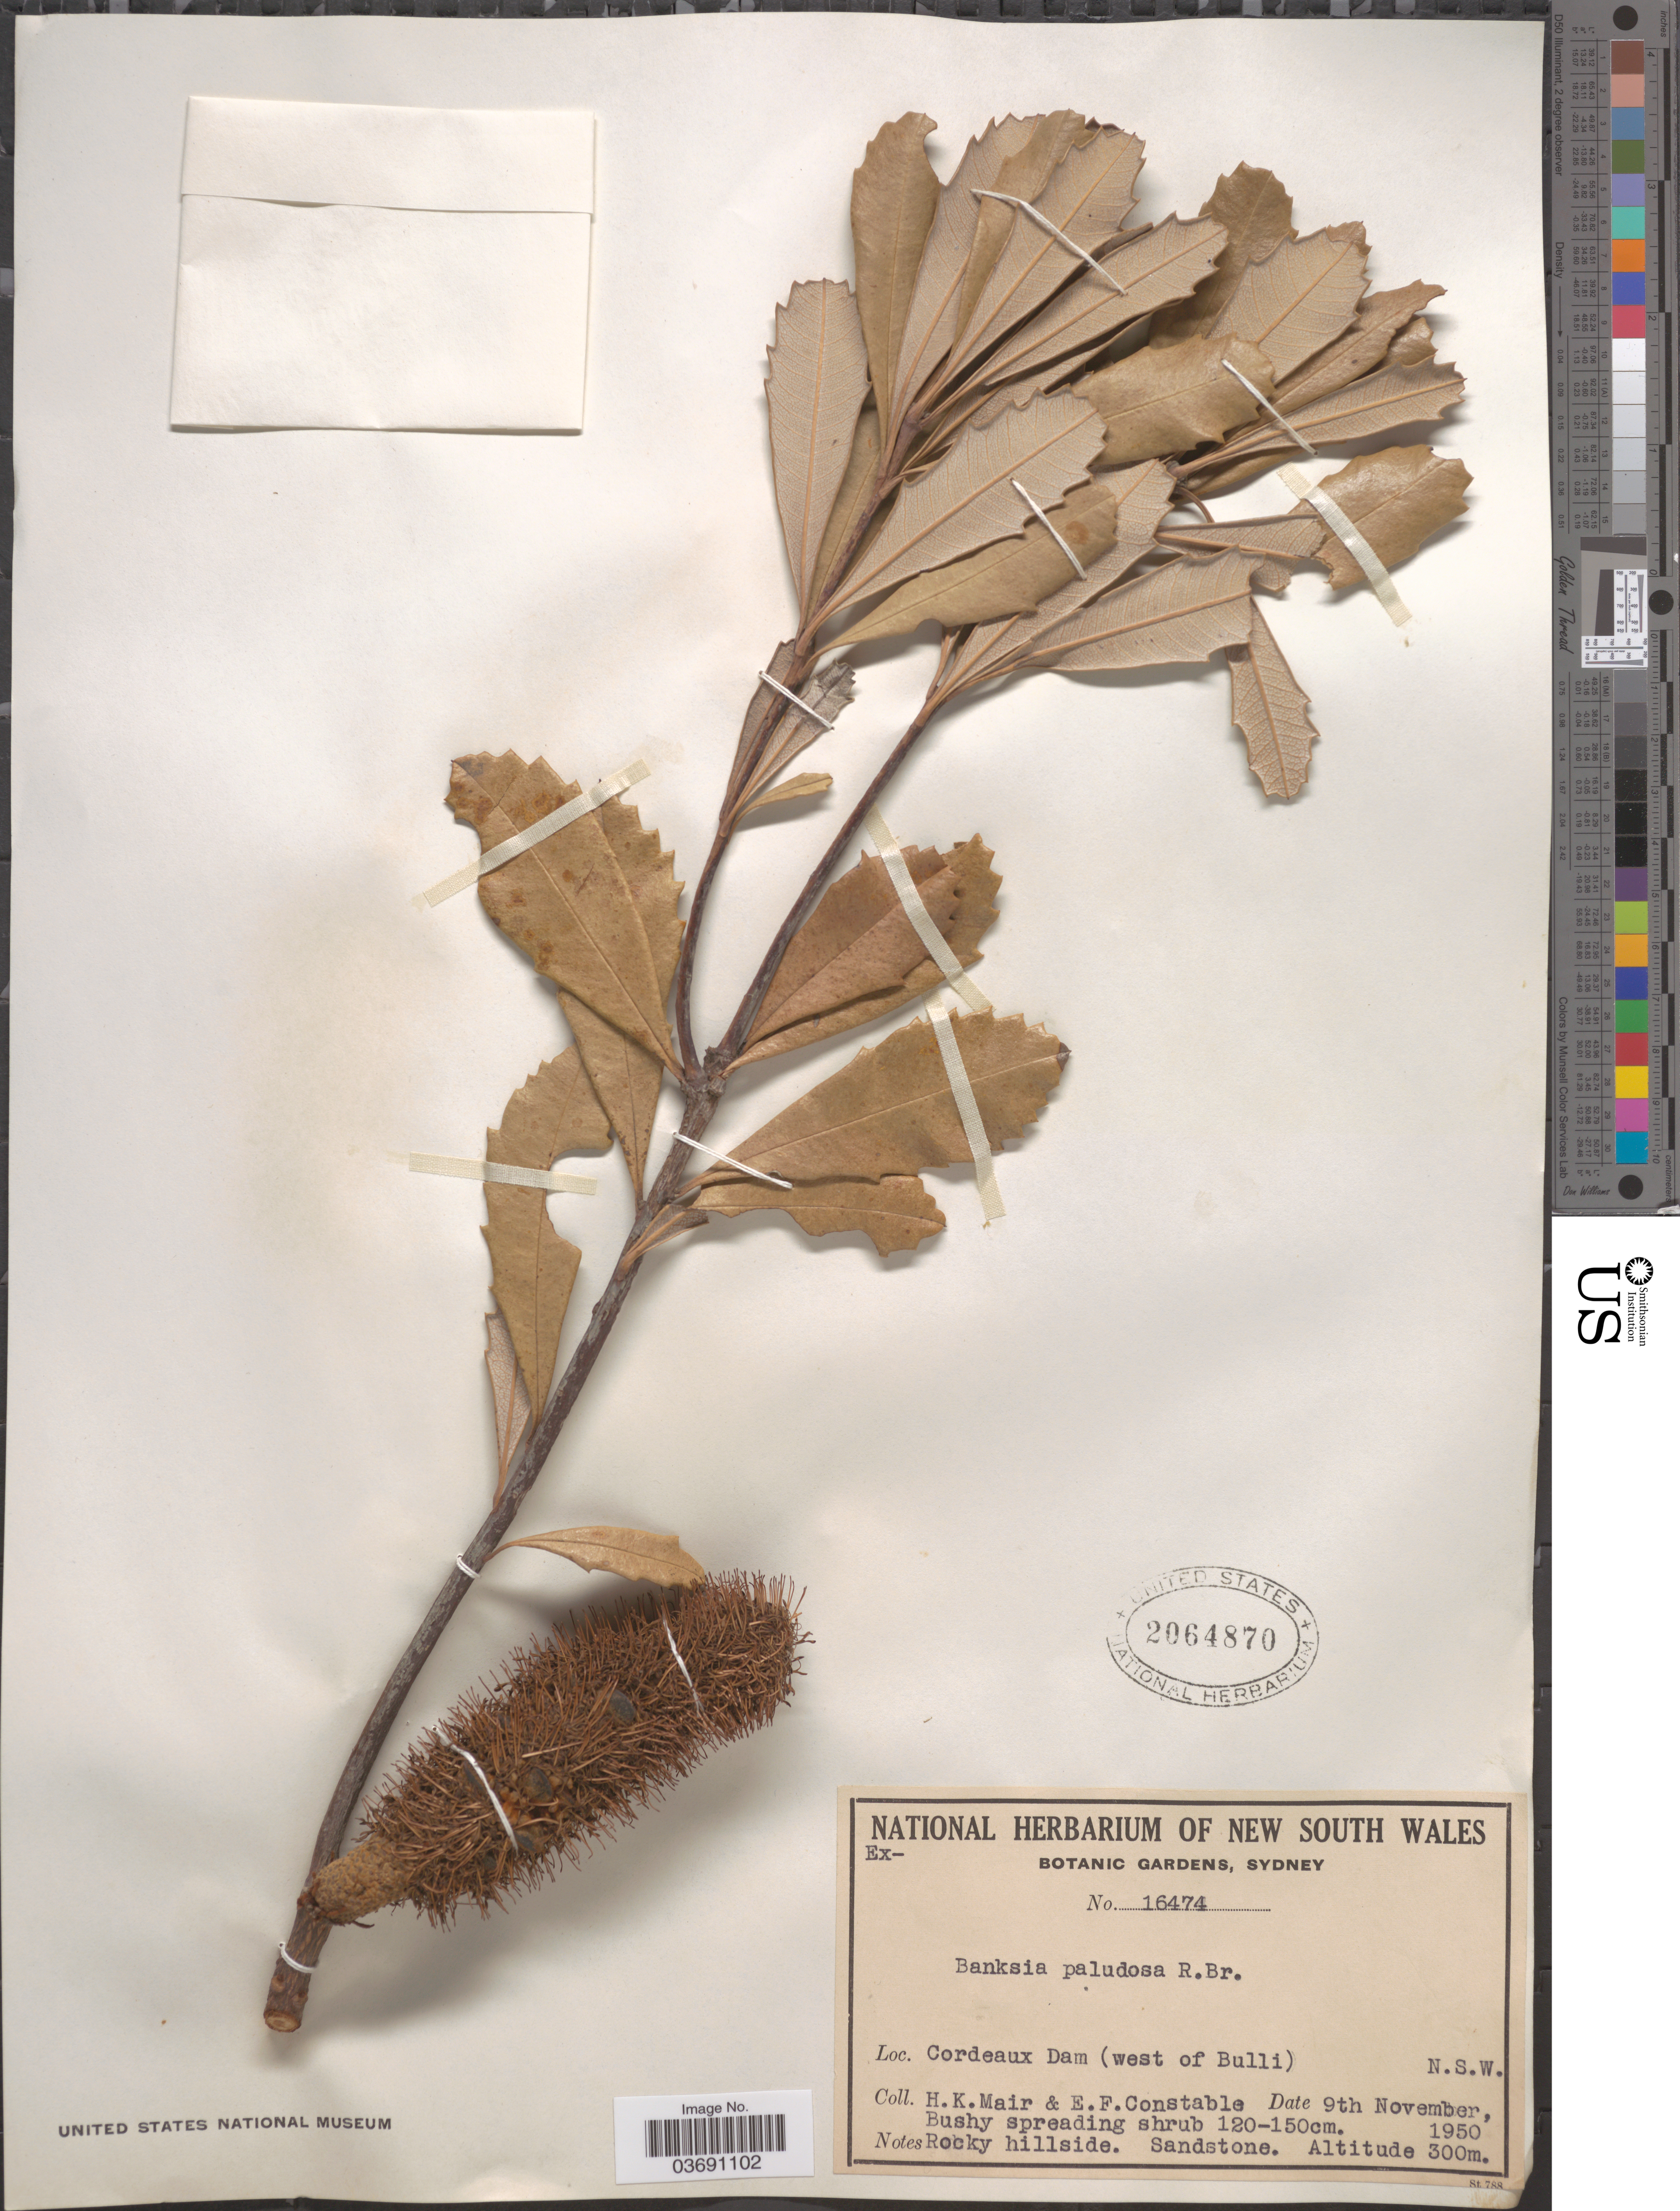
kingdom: Plantae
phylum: Tracheophyta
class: Magnoliopsida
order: Proteales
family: Proteaceae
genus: Banksia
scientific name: Banksia paludosa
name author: R. Br.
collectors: H. Mair & E. F. Constable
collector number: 16474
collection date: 1950-11-09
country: Australia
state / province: New South Wales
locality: Cordeaux Dam (west of Bulli)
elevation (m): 300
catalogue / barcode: US 2064870